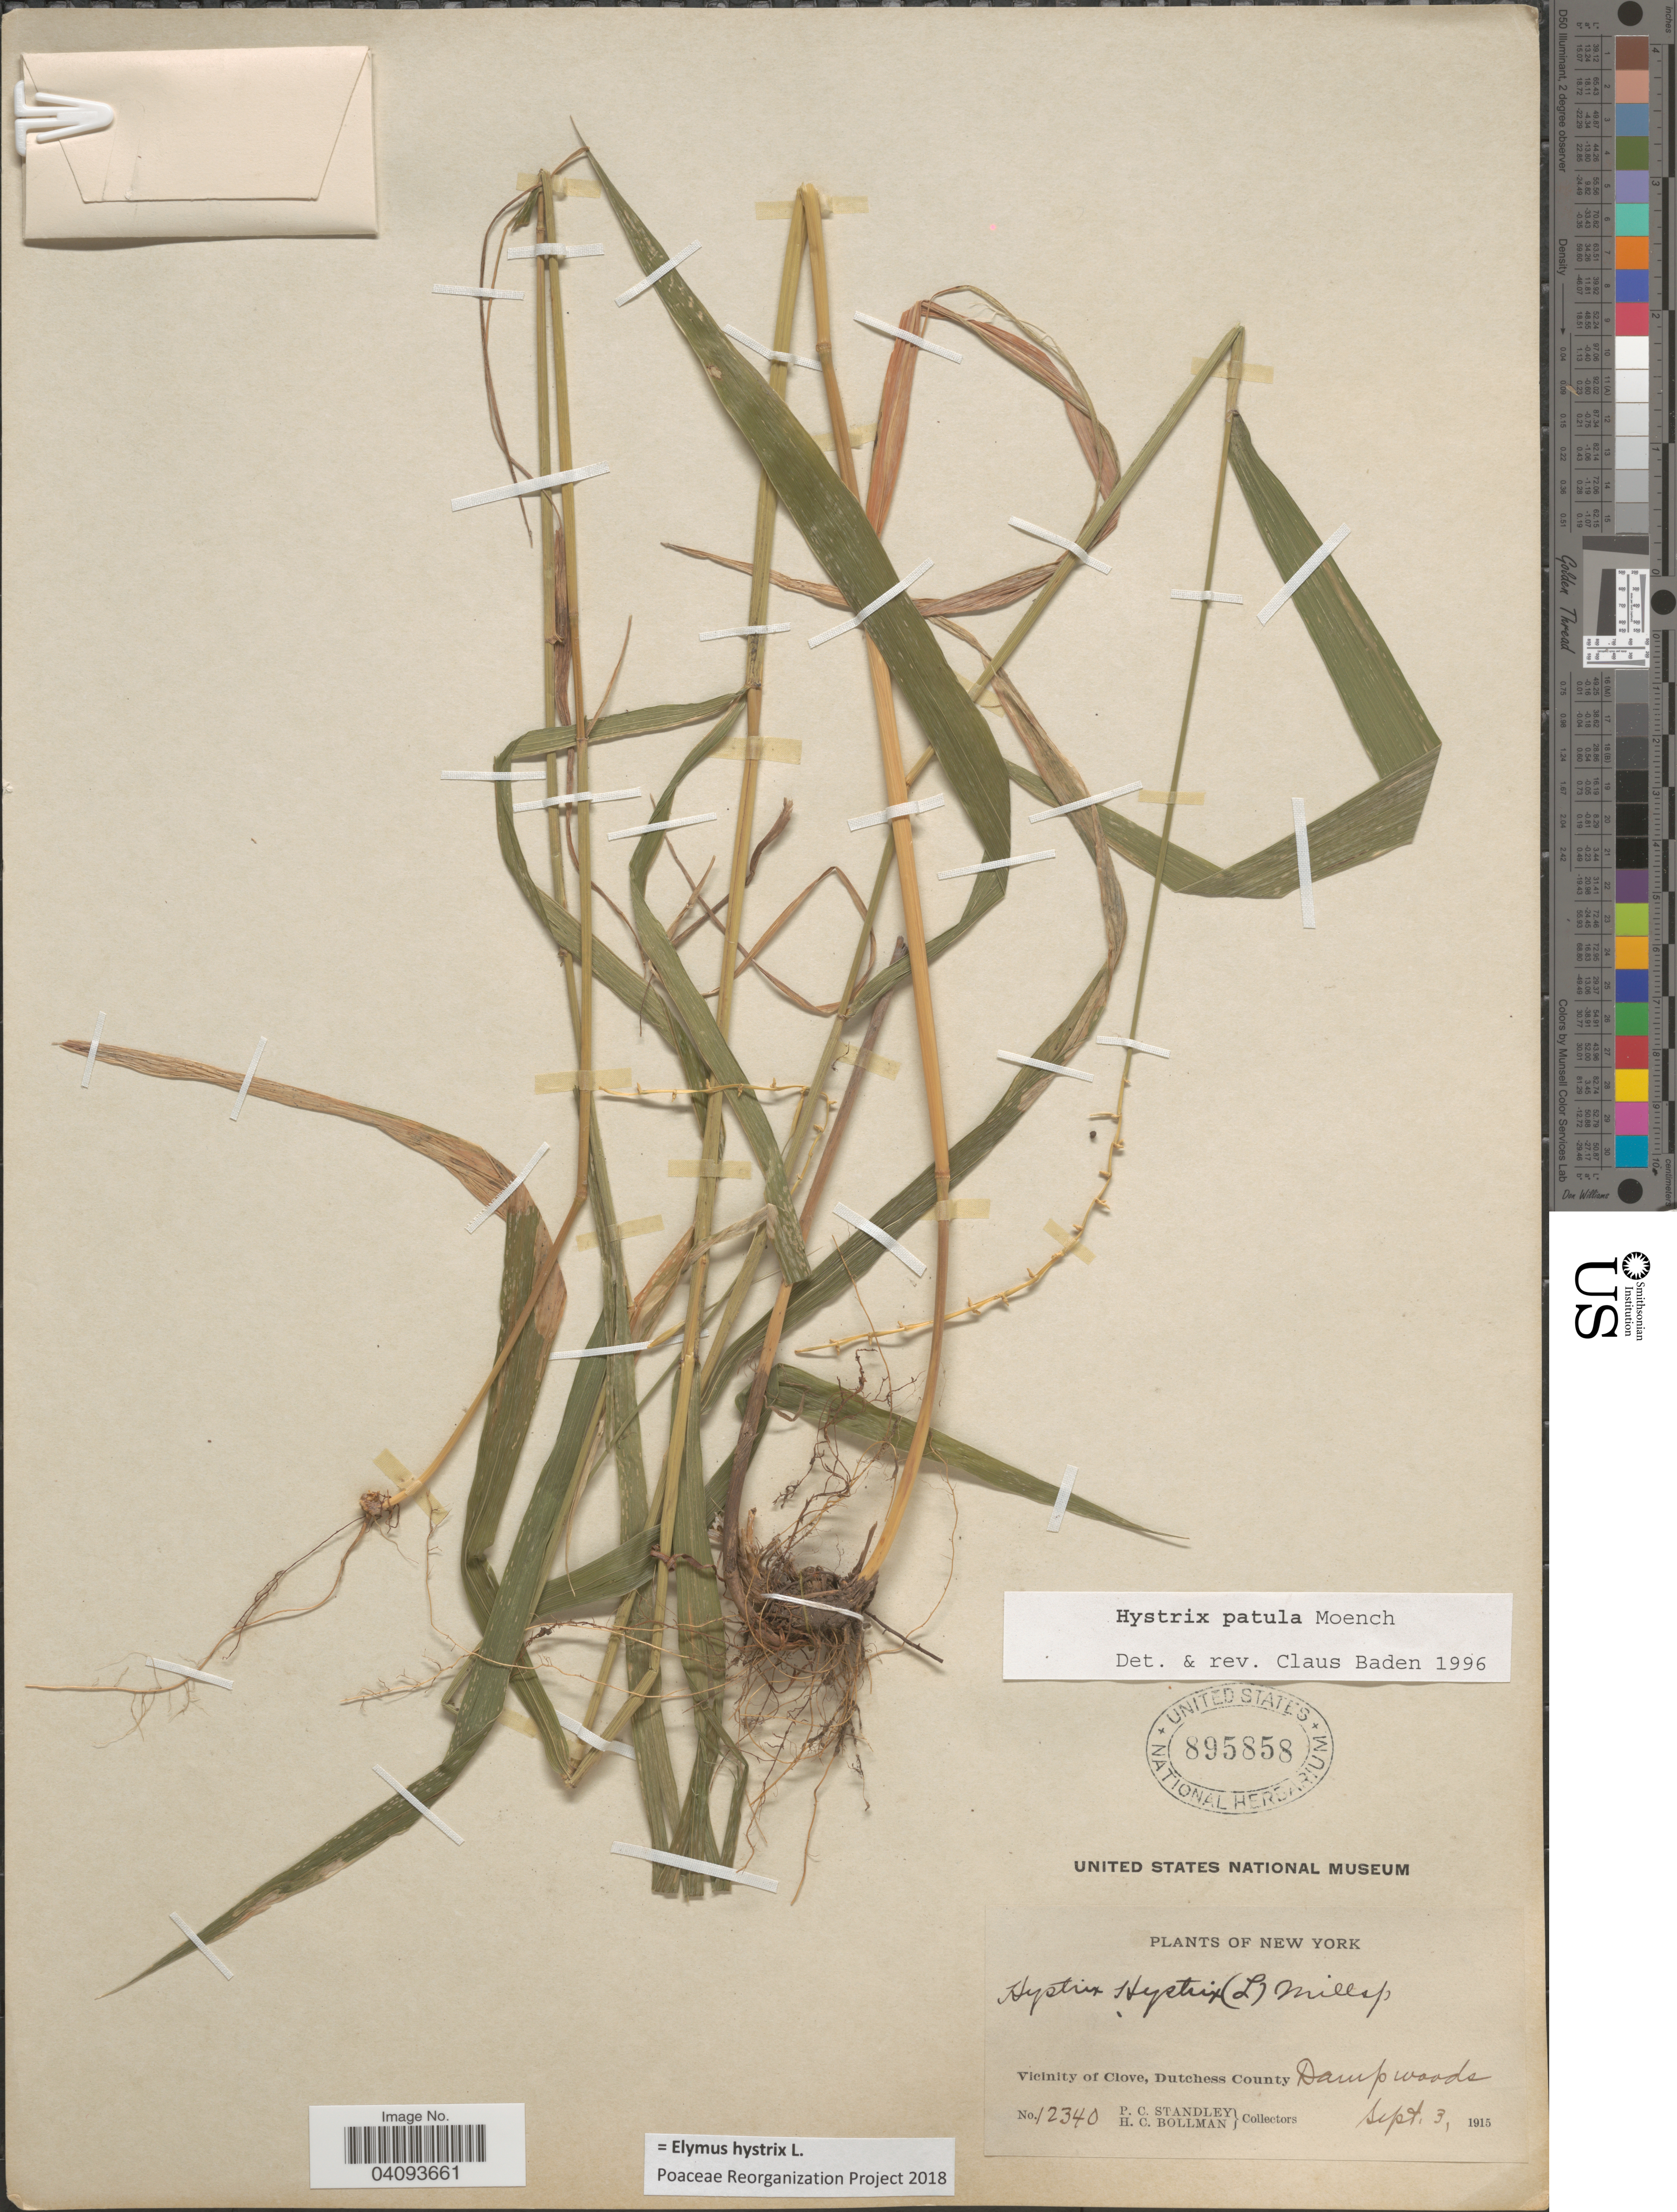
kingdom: Plantae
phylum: Tracheophyta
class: Liliopsida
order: Poales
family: Poaceae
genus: Elymus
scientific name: Elymus hystrix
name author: L.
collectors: P. C. Standley & H. C. Bollman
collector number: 12340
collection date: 1915-09-03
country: United States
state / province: New York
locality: Vicinity of Clove, Dutchess County.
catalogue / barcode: US 895858